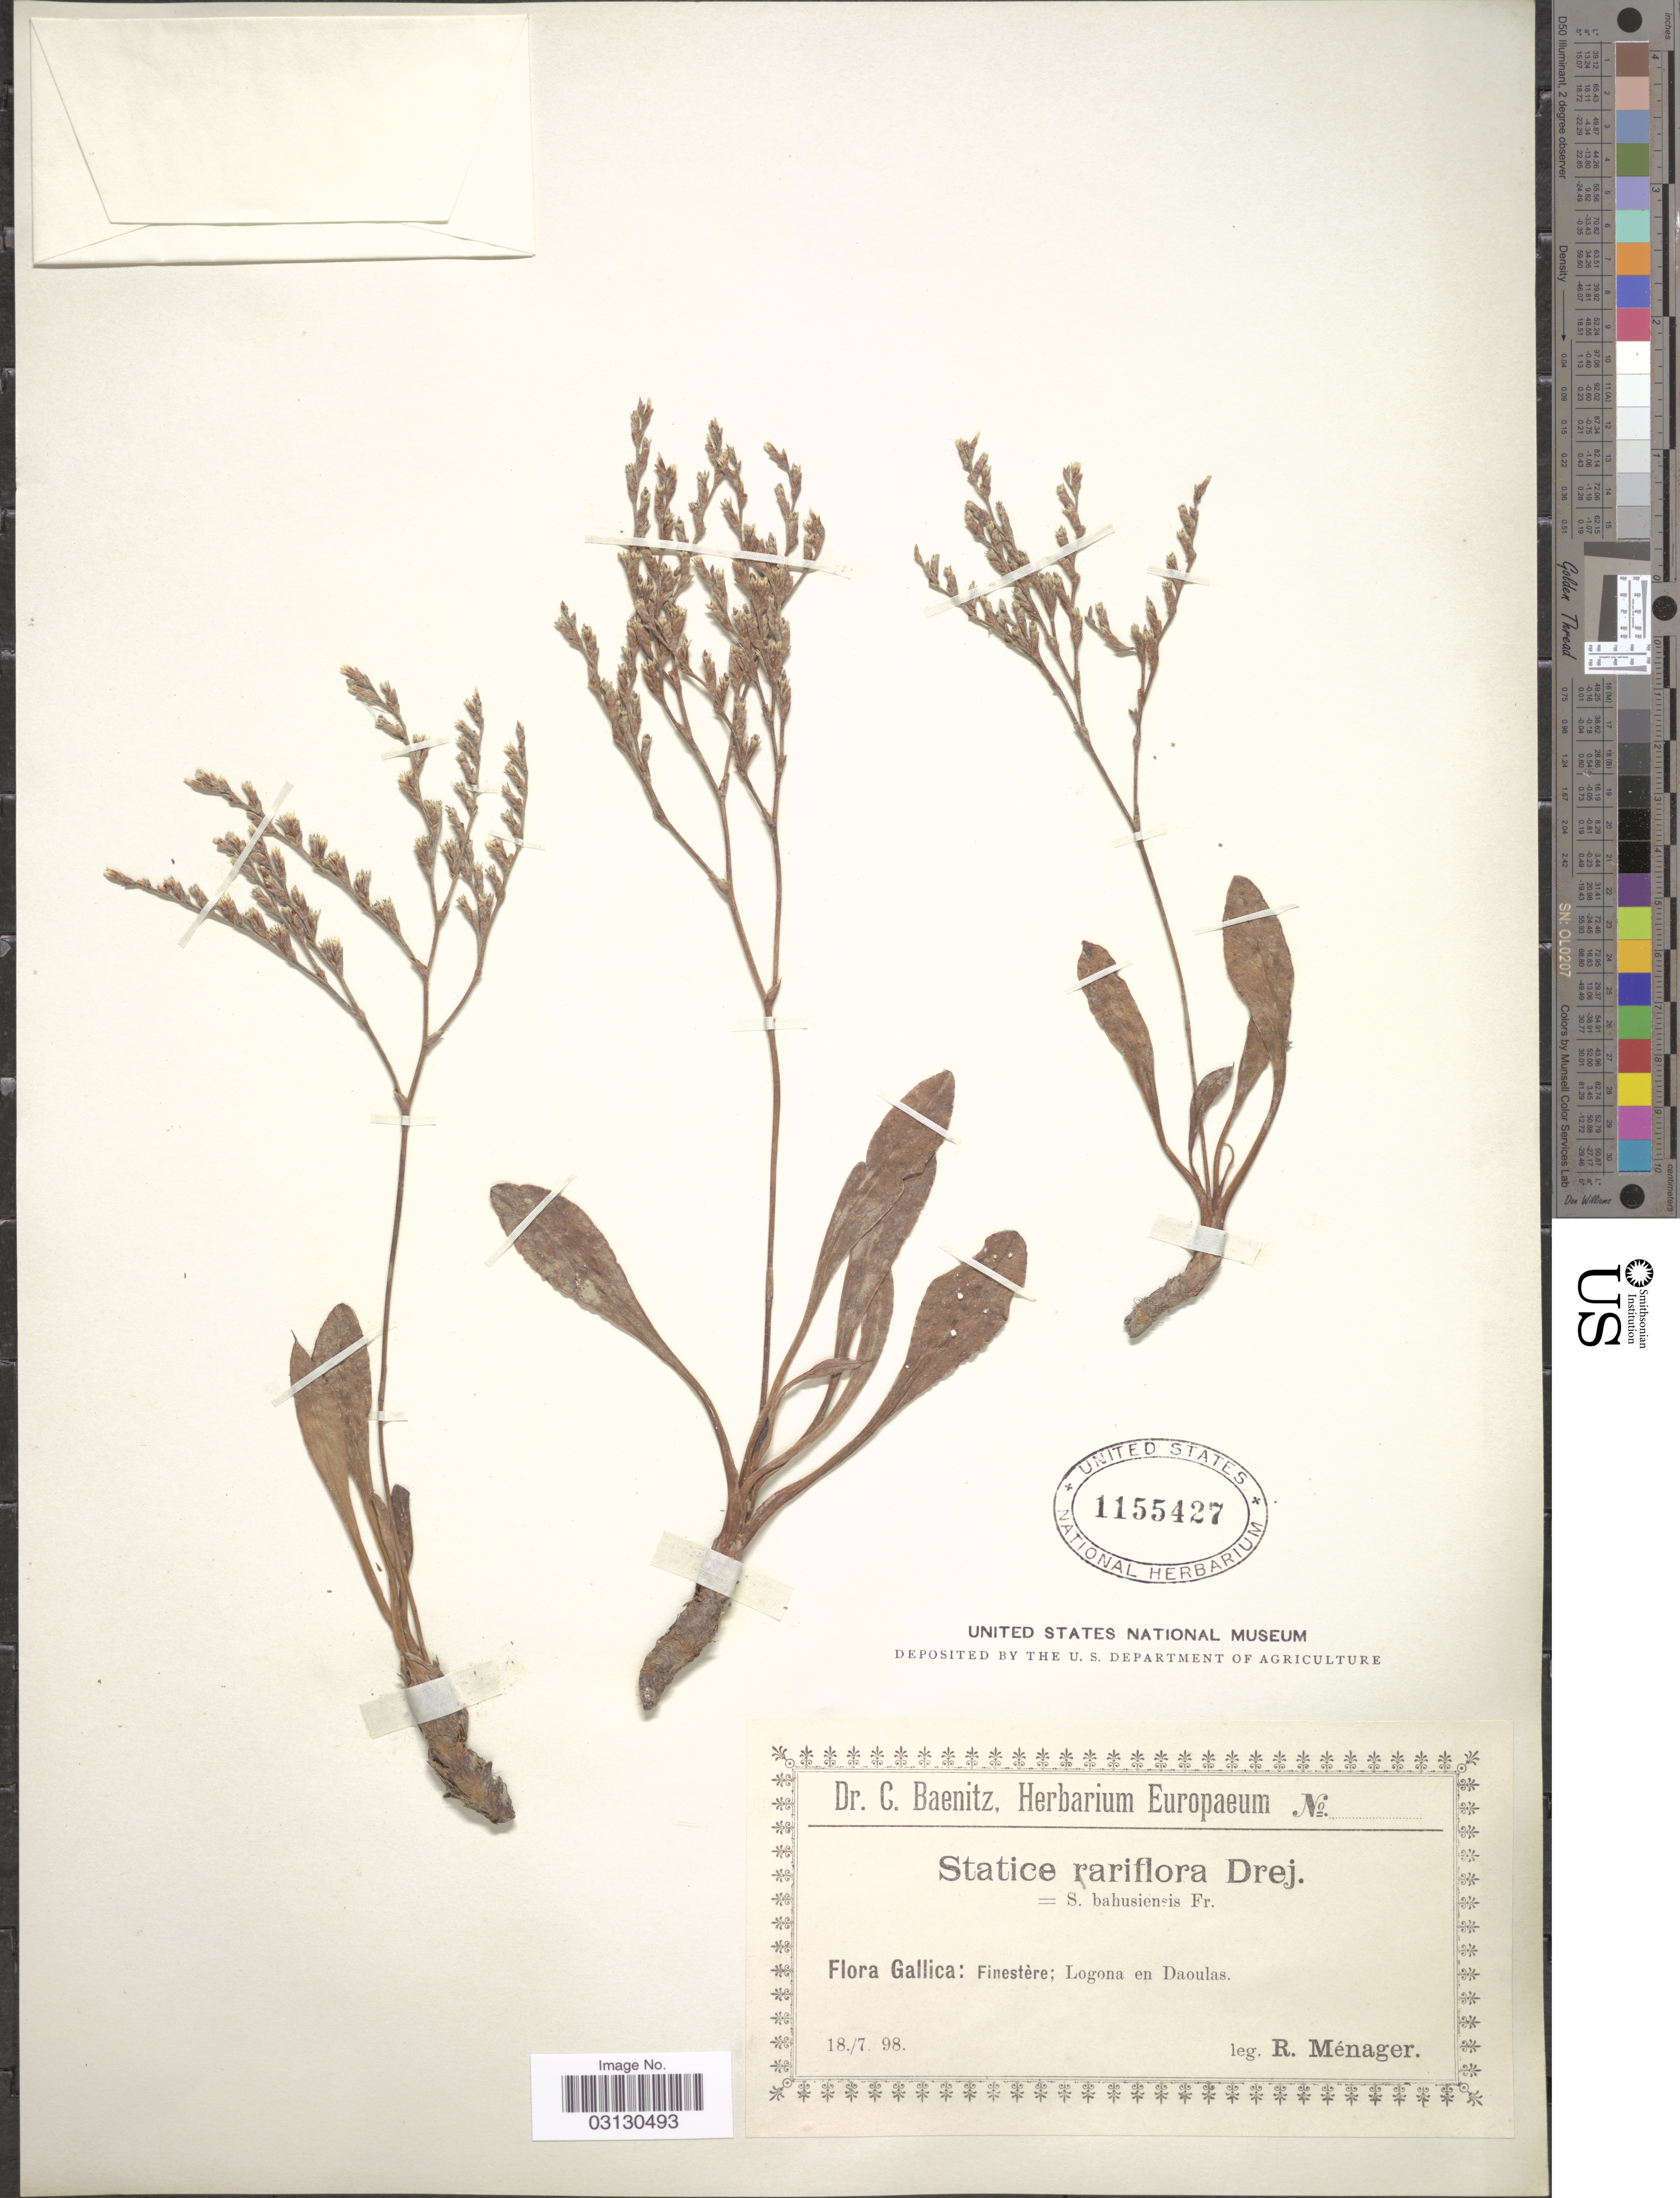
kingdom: Plantae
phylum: Tracheophyta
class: Magnoliopsida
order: Caryophyllales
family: Plumbaginaceae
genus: Limonium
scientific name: Limonium rariflorum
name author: Kuntze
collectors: R. Menager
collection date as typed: Transcribed d/m/y: 18/7/98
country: France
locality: Gallica: Finestère; Logona en Daoulas.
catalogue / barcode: US 1155427